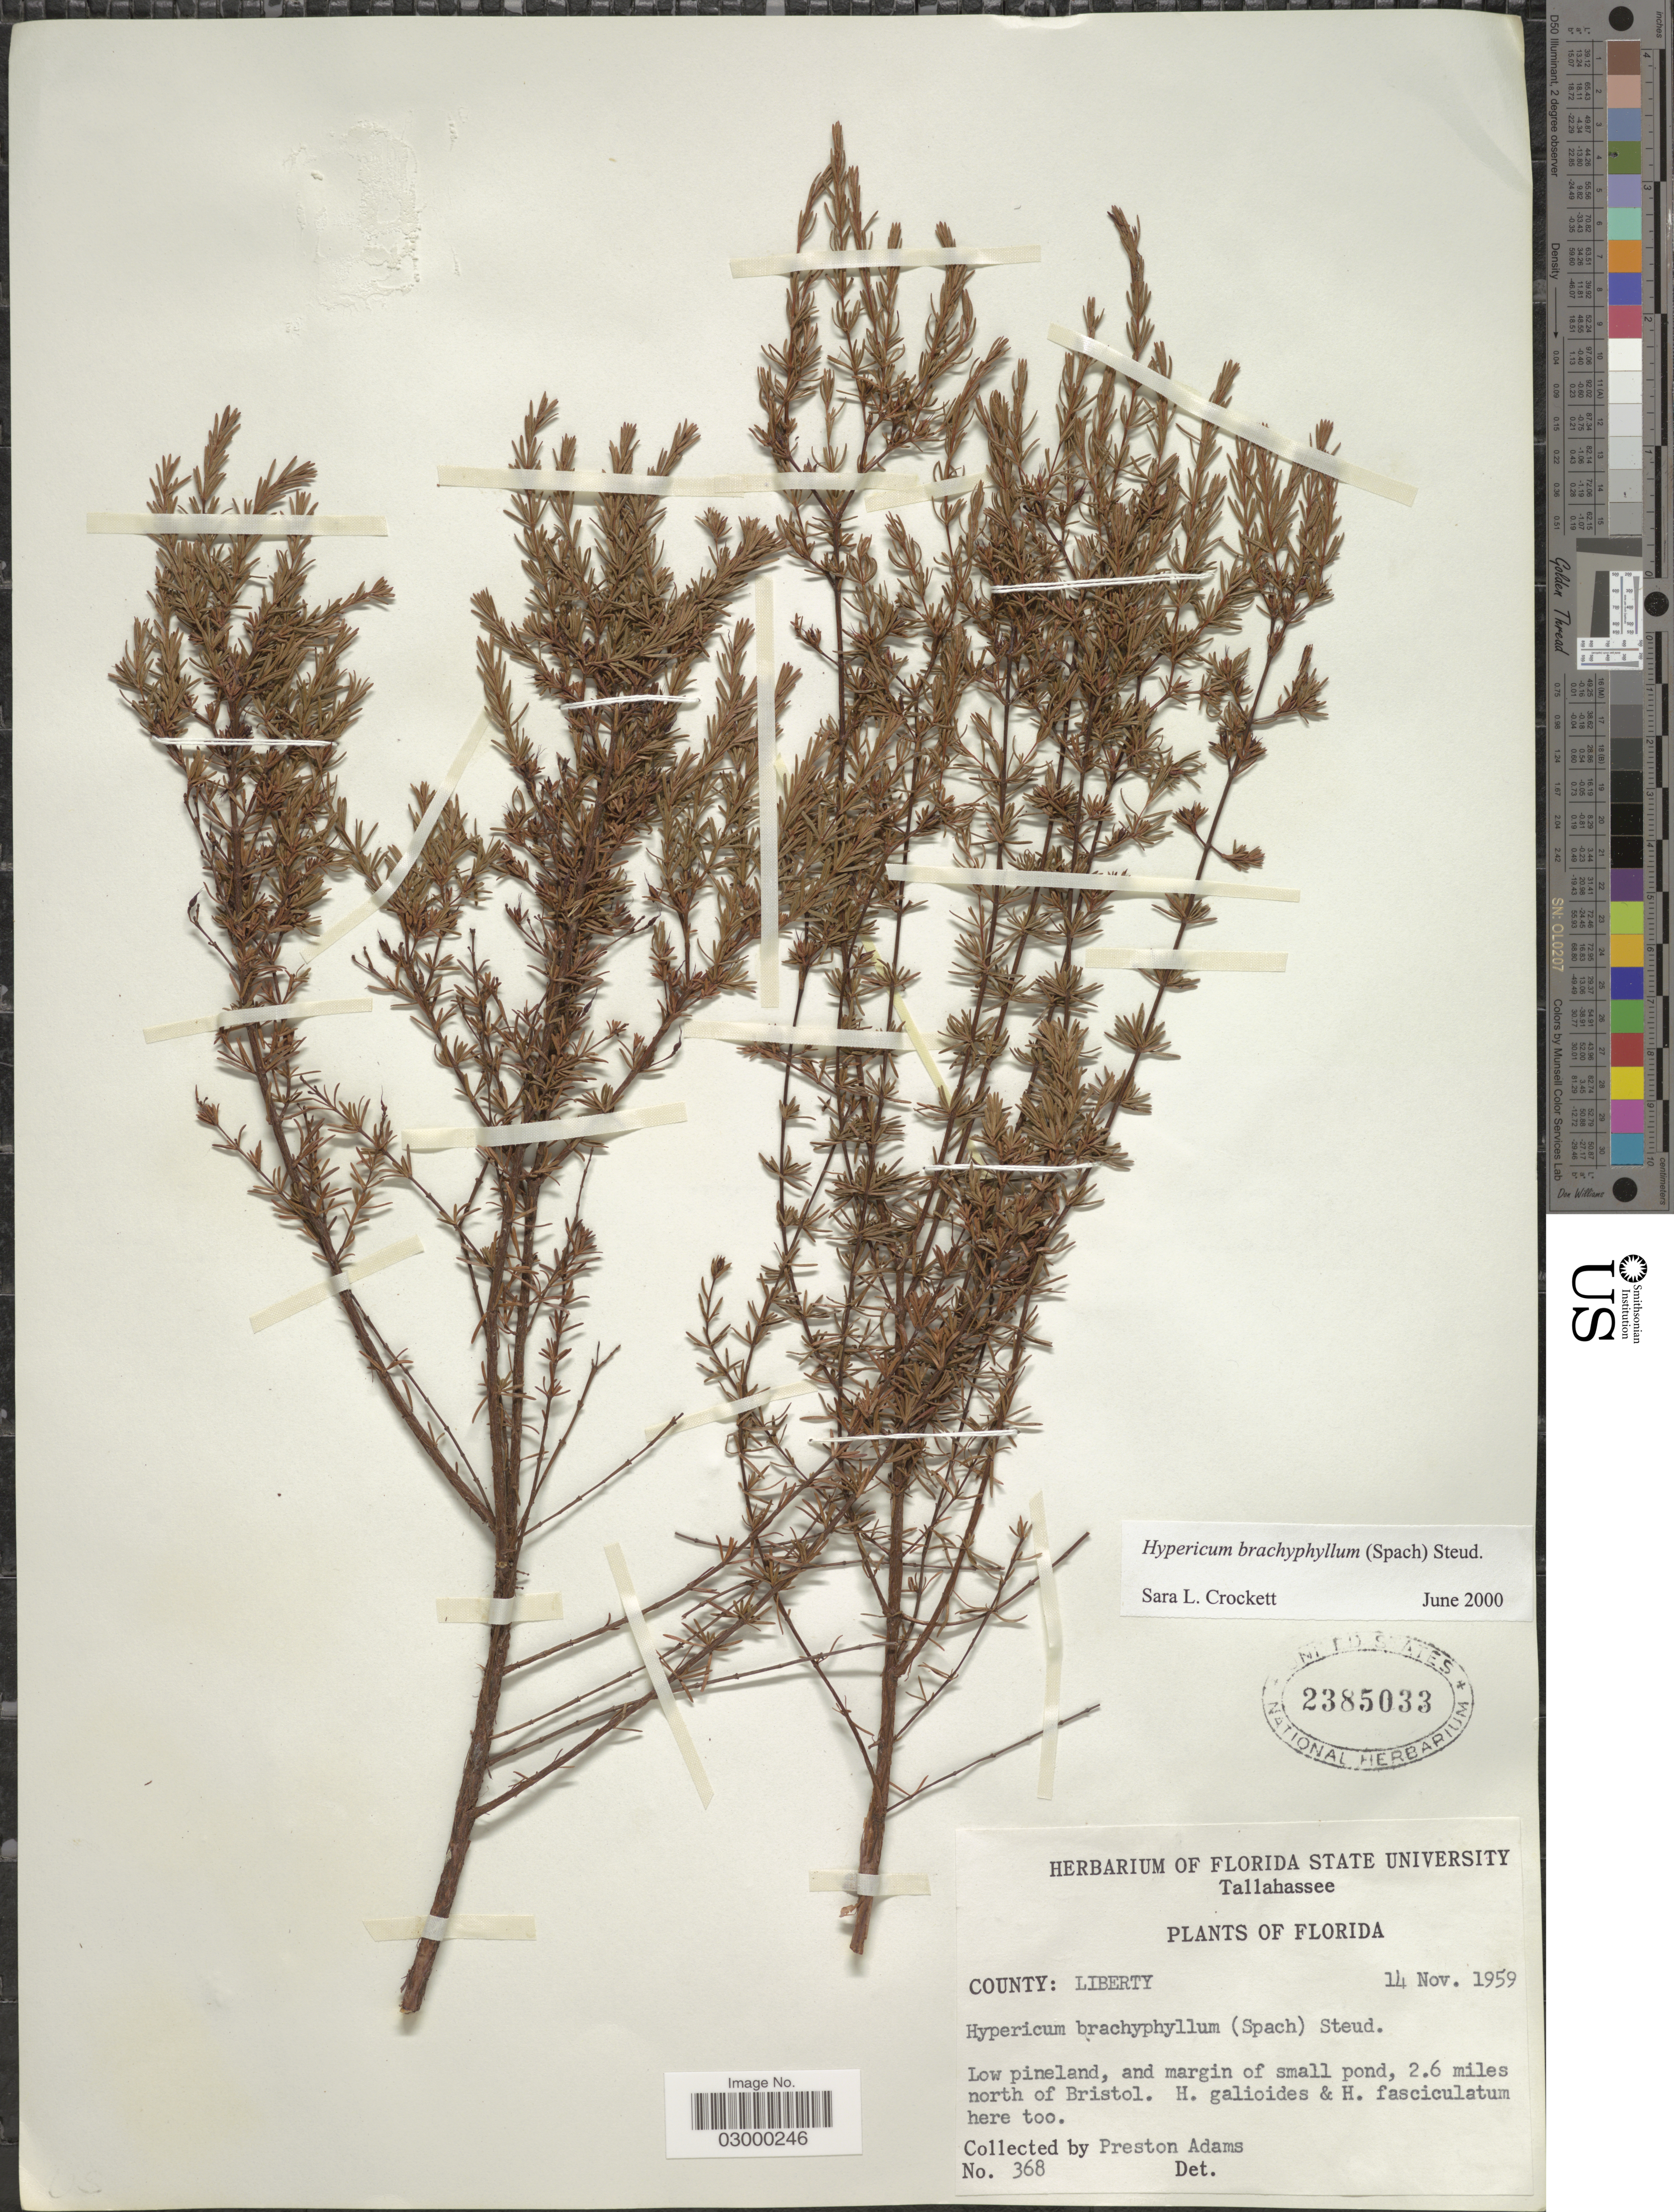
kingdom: Plantae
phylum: Tracheophyta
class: Magnoliopsida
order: Malpighiales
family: Hypericaceae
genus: Hypericum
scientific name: Hypericum brachyphyllum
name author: (Spach) Steud.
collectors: P. Adams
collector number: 368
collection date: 1959-11-14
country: United States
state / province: Florida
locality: County Liberty, Low pineland, and margin of small pond, 2.6 miles north of Bristol.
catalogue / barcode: US 2385033